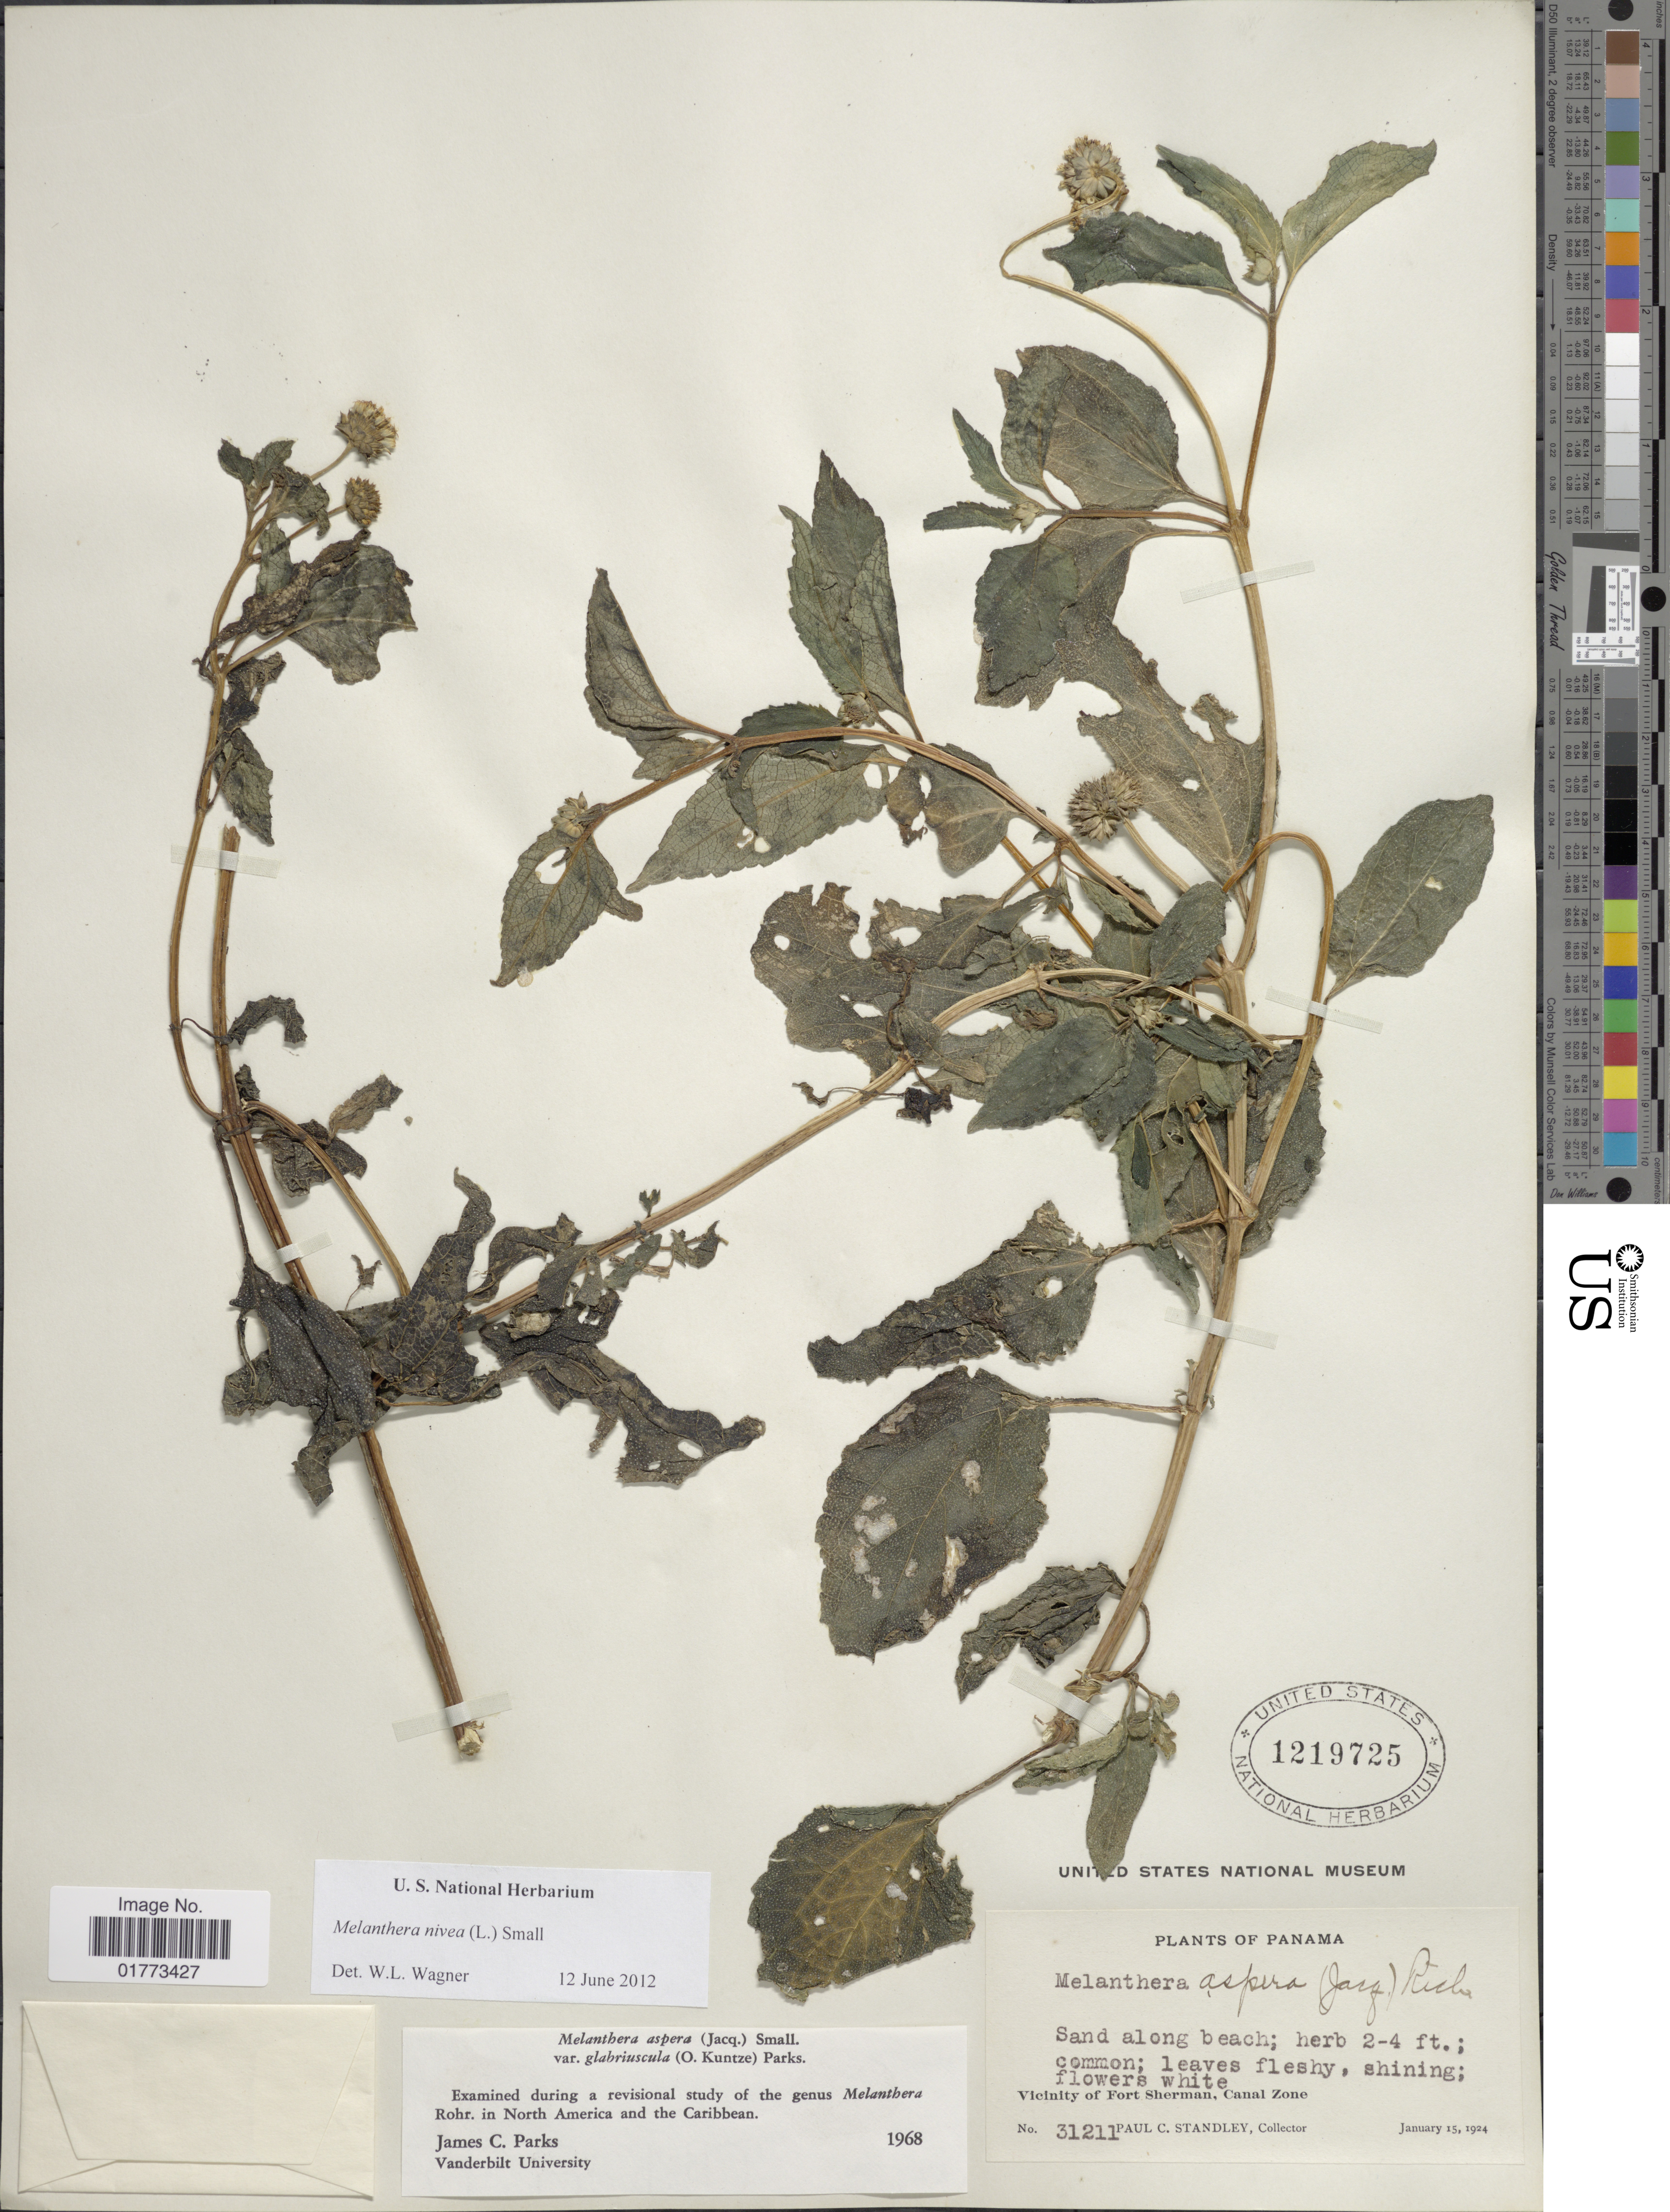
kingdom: Plantae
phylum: Tracheophyta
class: Magnoliopsida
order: Asterales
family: Asteraceae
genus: Melanthera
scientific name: Melanthera nivea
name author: (L.) Small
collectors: P. C. Standley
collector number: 31211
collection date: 1924-01-15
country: Panama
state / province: Colón / Panamá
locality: Vicinity of Fort Sherman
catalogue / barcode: US 1219725